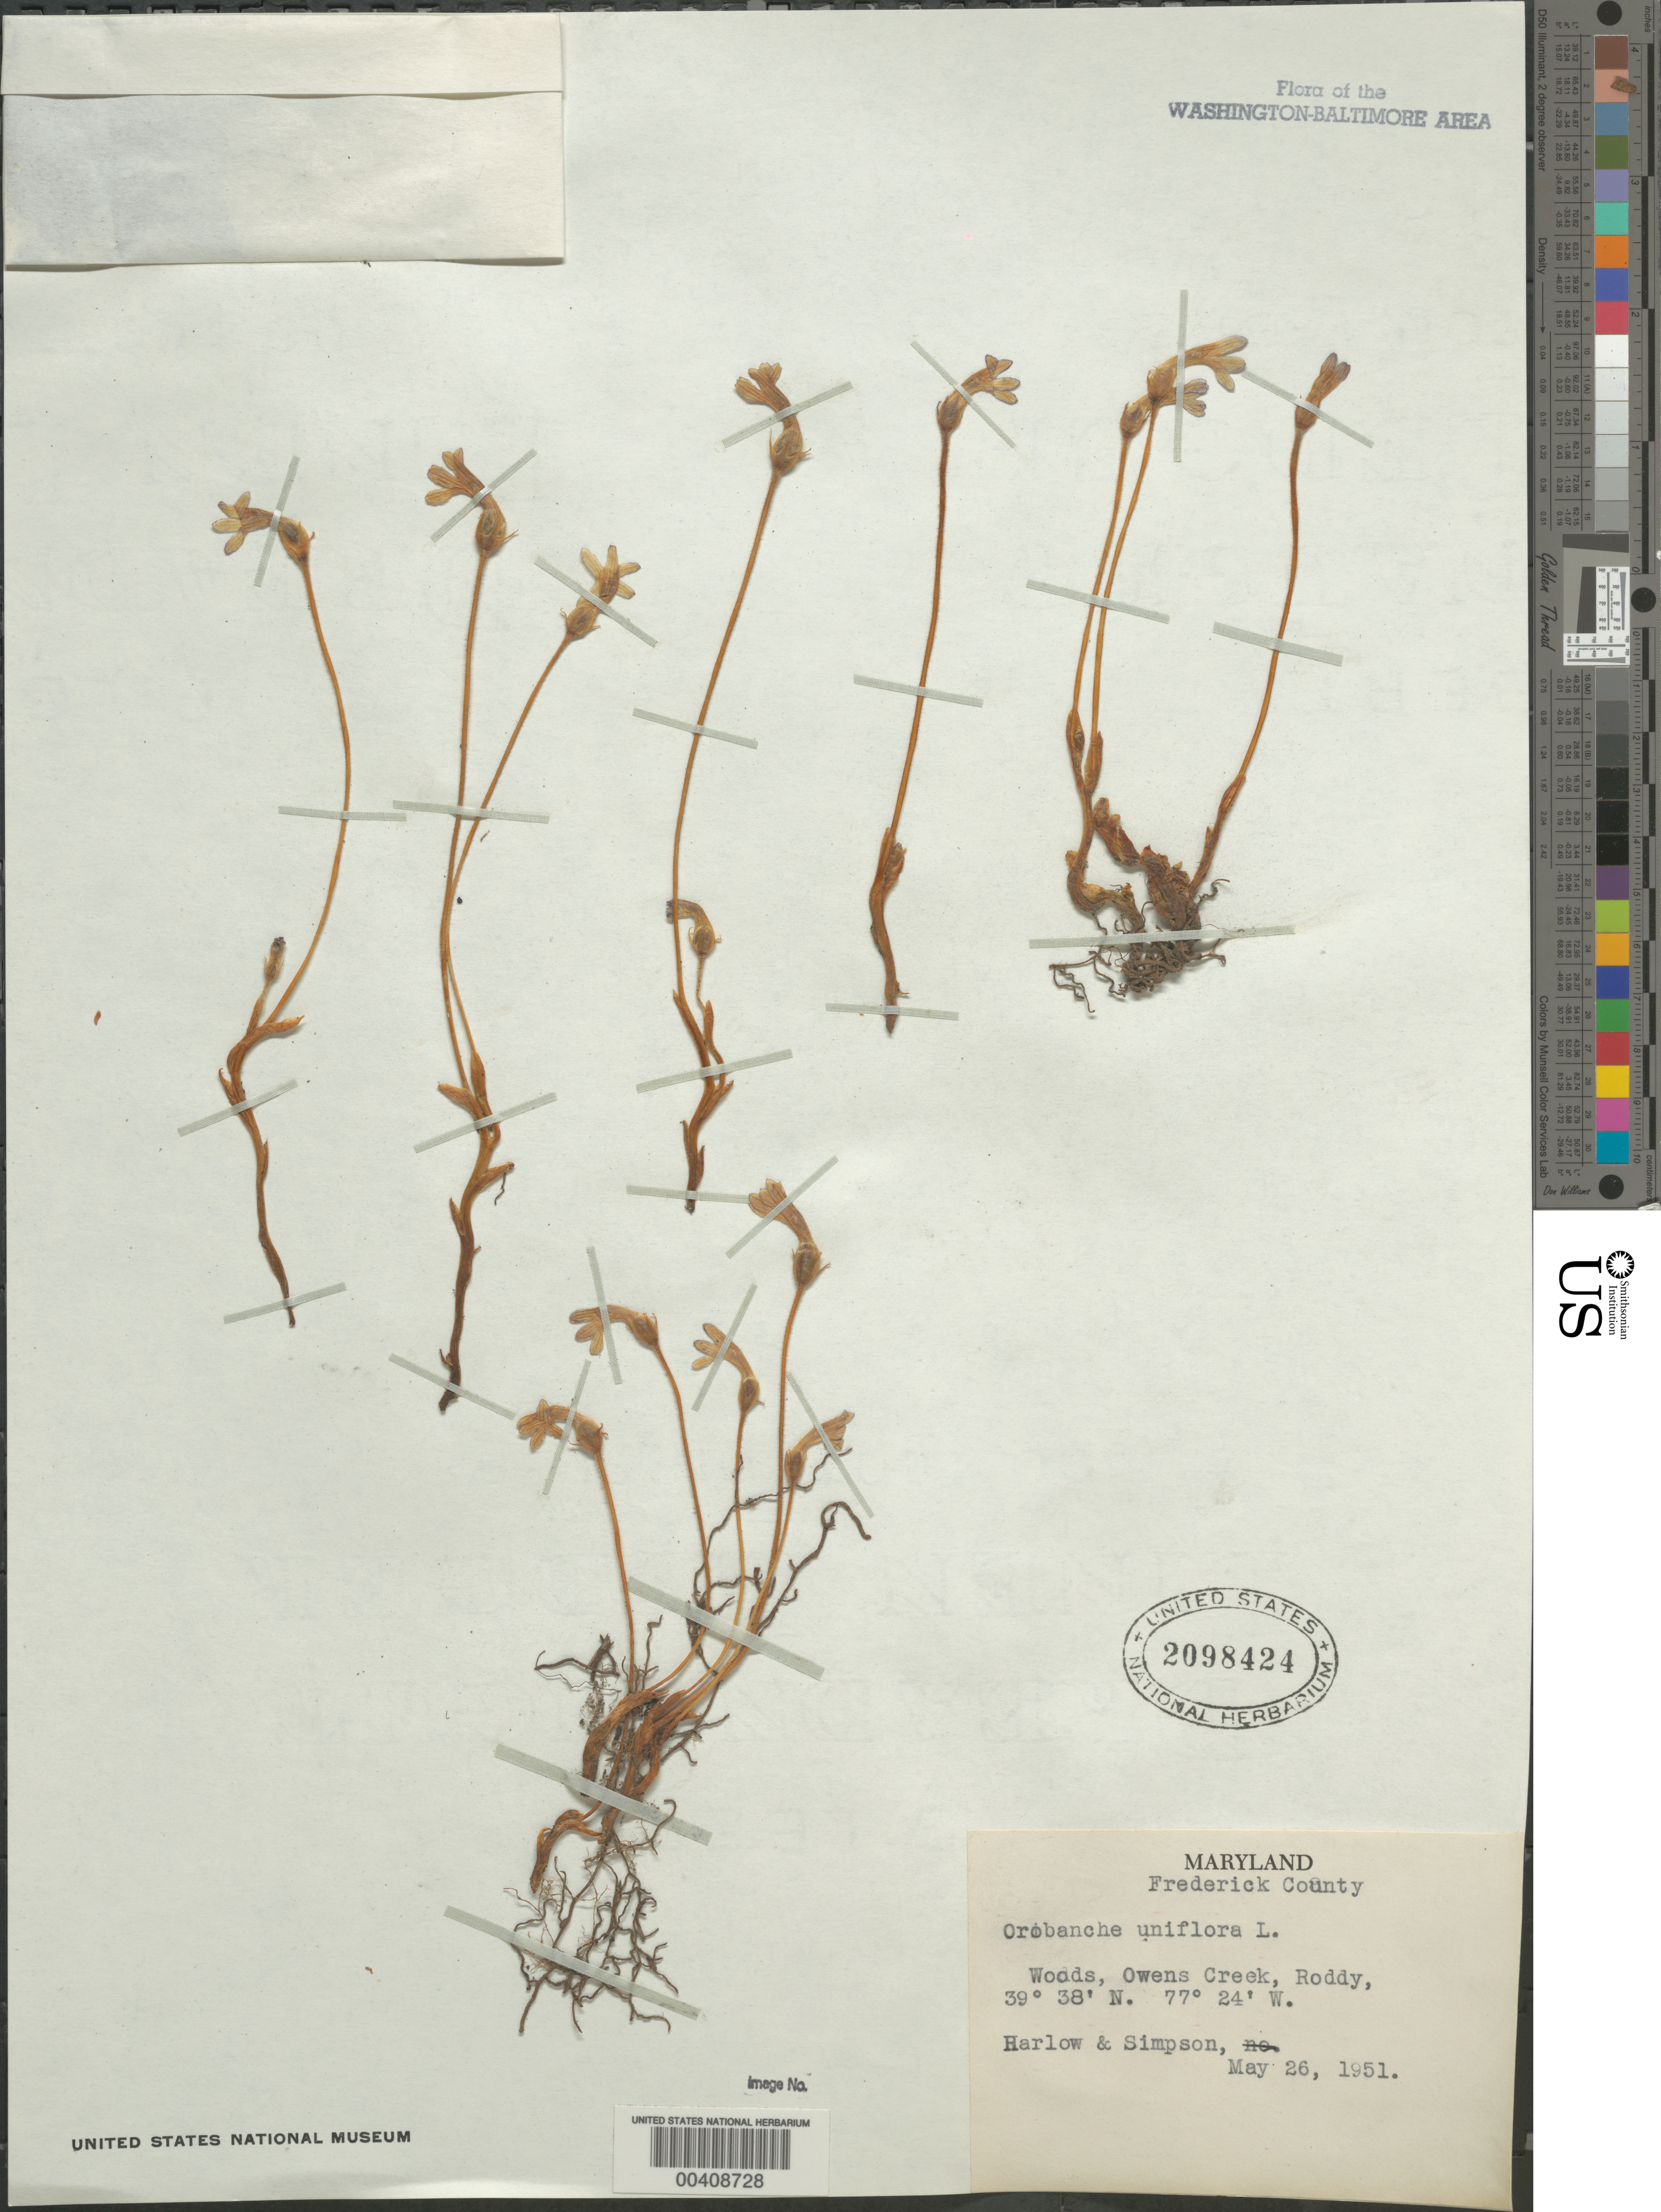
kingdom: Plantae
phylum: Tracheophyta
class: Magnoliopsida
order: Lamiales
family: Orobanchaceae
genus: Orobanche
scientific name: Orobanche uniflora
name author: L.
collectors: J. Harlow & Simpson, --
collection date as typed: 26 May 1951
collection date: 1951-05-26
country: United States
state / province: Maryland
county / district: Frederick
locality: S W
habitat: Woods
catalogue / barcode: US 2098424